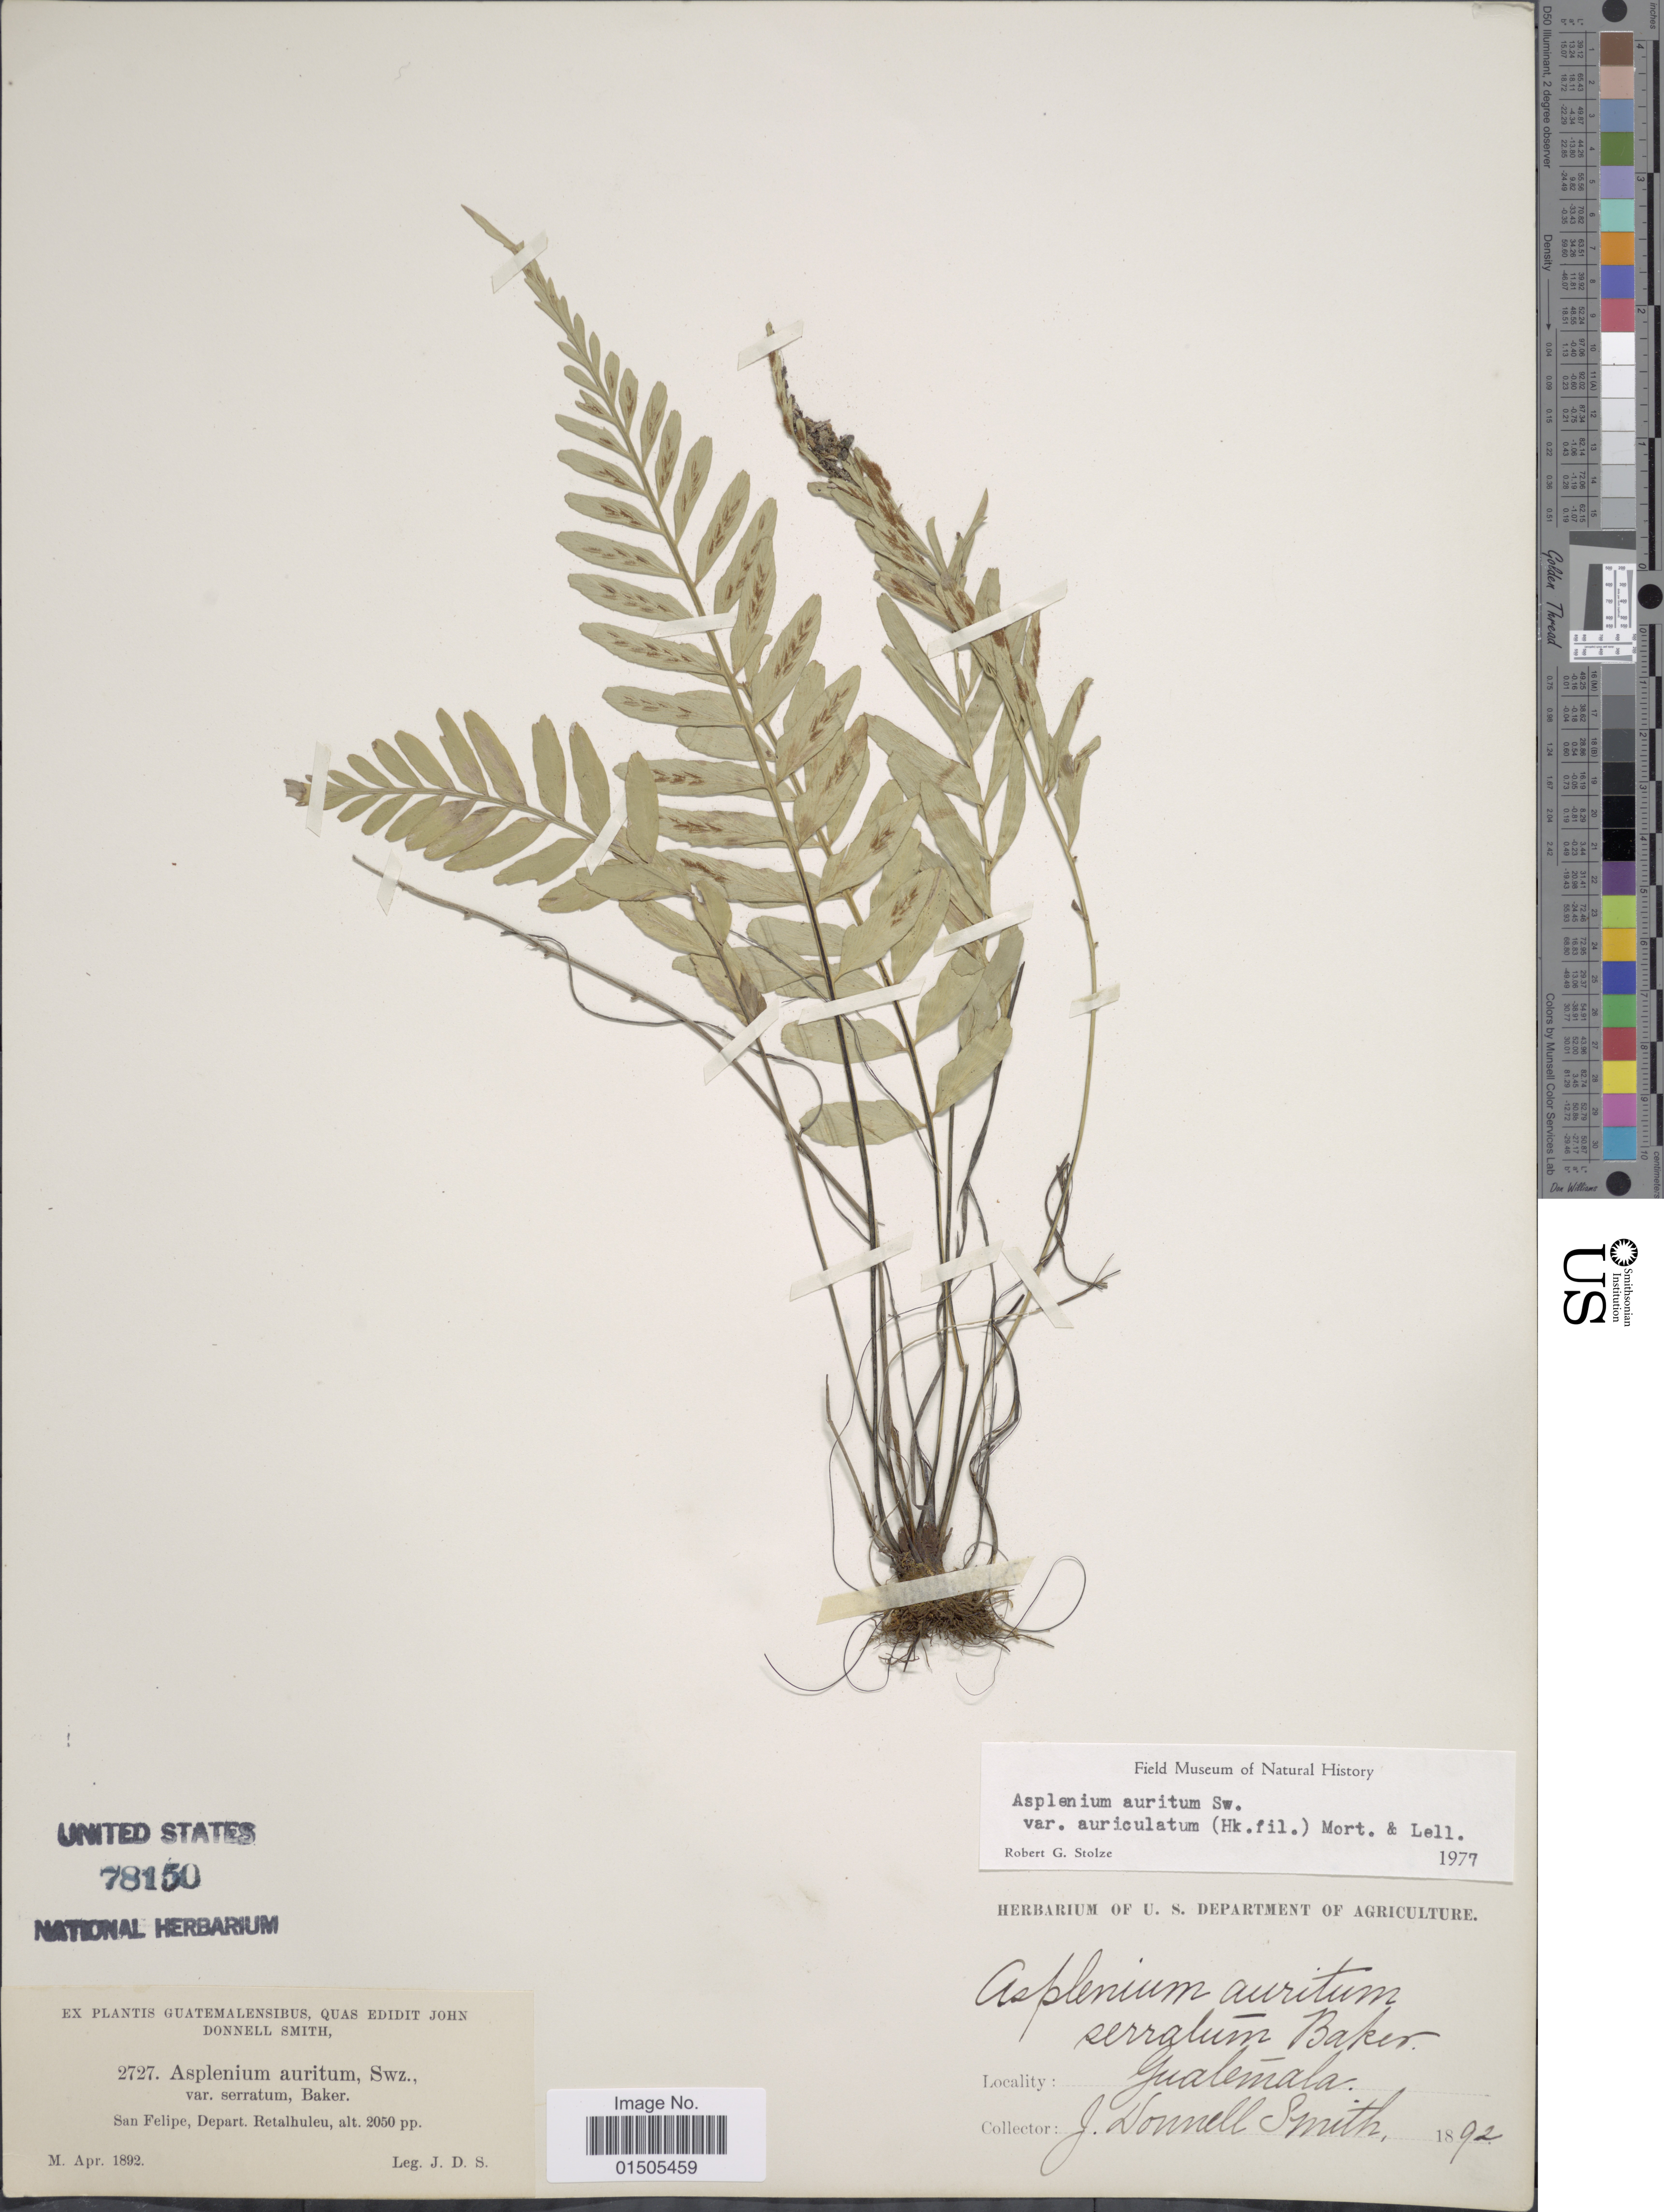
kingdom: Plantae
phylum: Tracheophyta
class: Polypodiopsida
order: Polypodiales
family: Aspleniaceae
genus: Asplenium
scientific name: Asplenium auritum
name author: Sw.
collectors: J. Donnell Smith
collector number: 2727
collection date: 1892-04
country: Guatemala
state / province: Retalhuleu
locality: San Felipe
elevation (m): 625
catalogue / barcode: US 78150